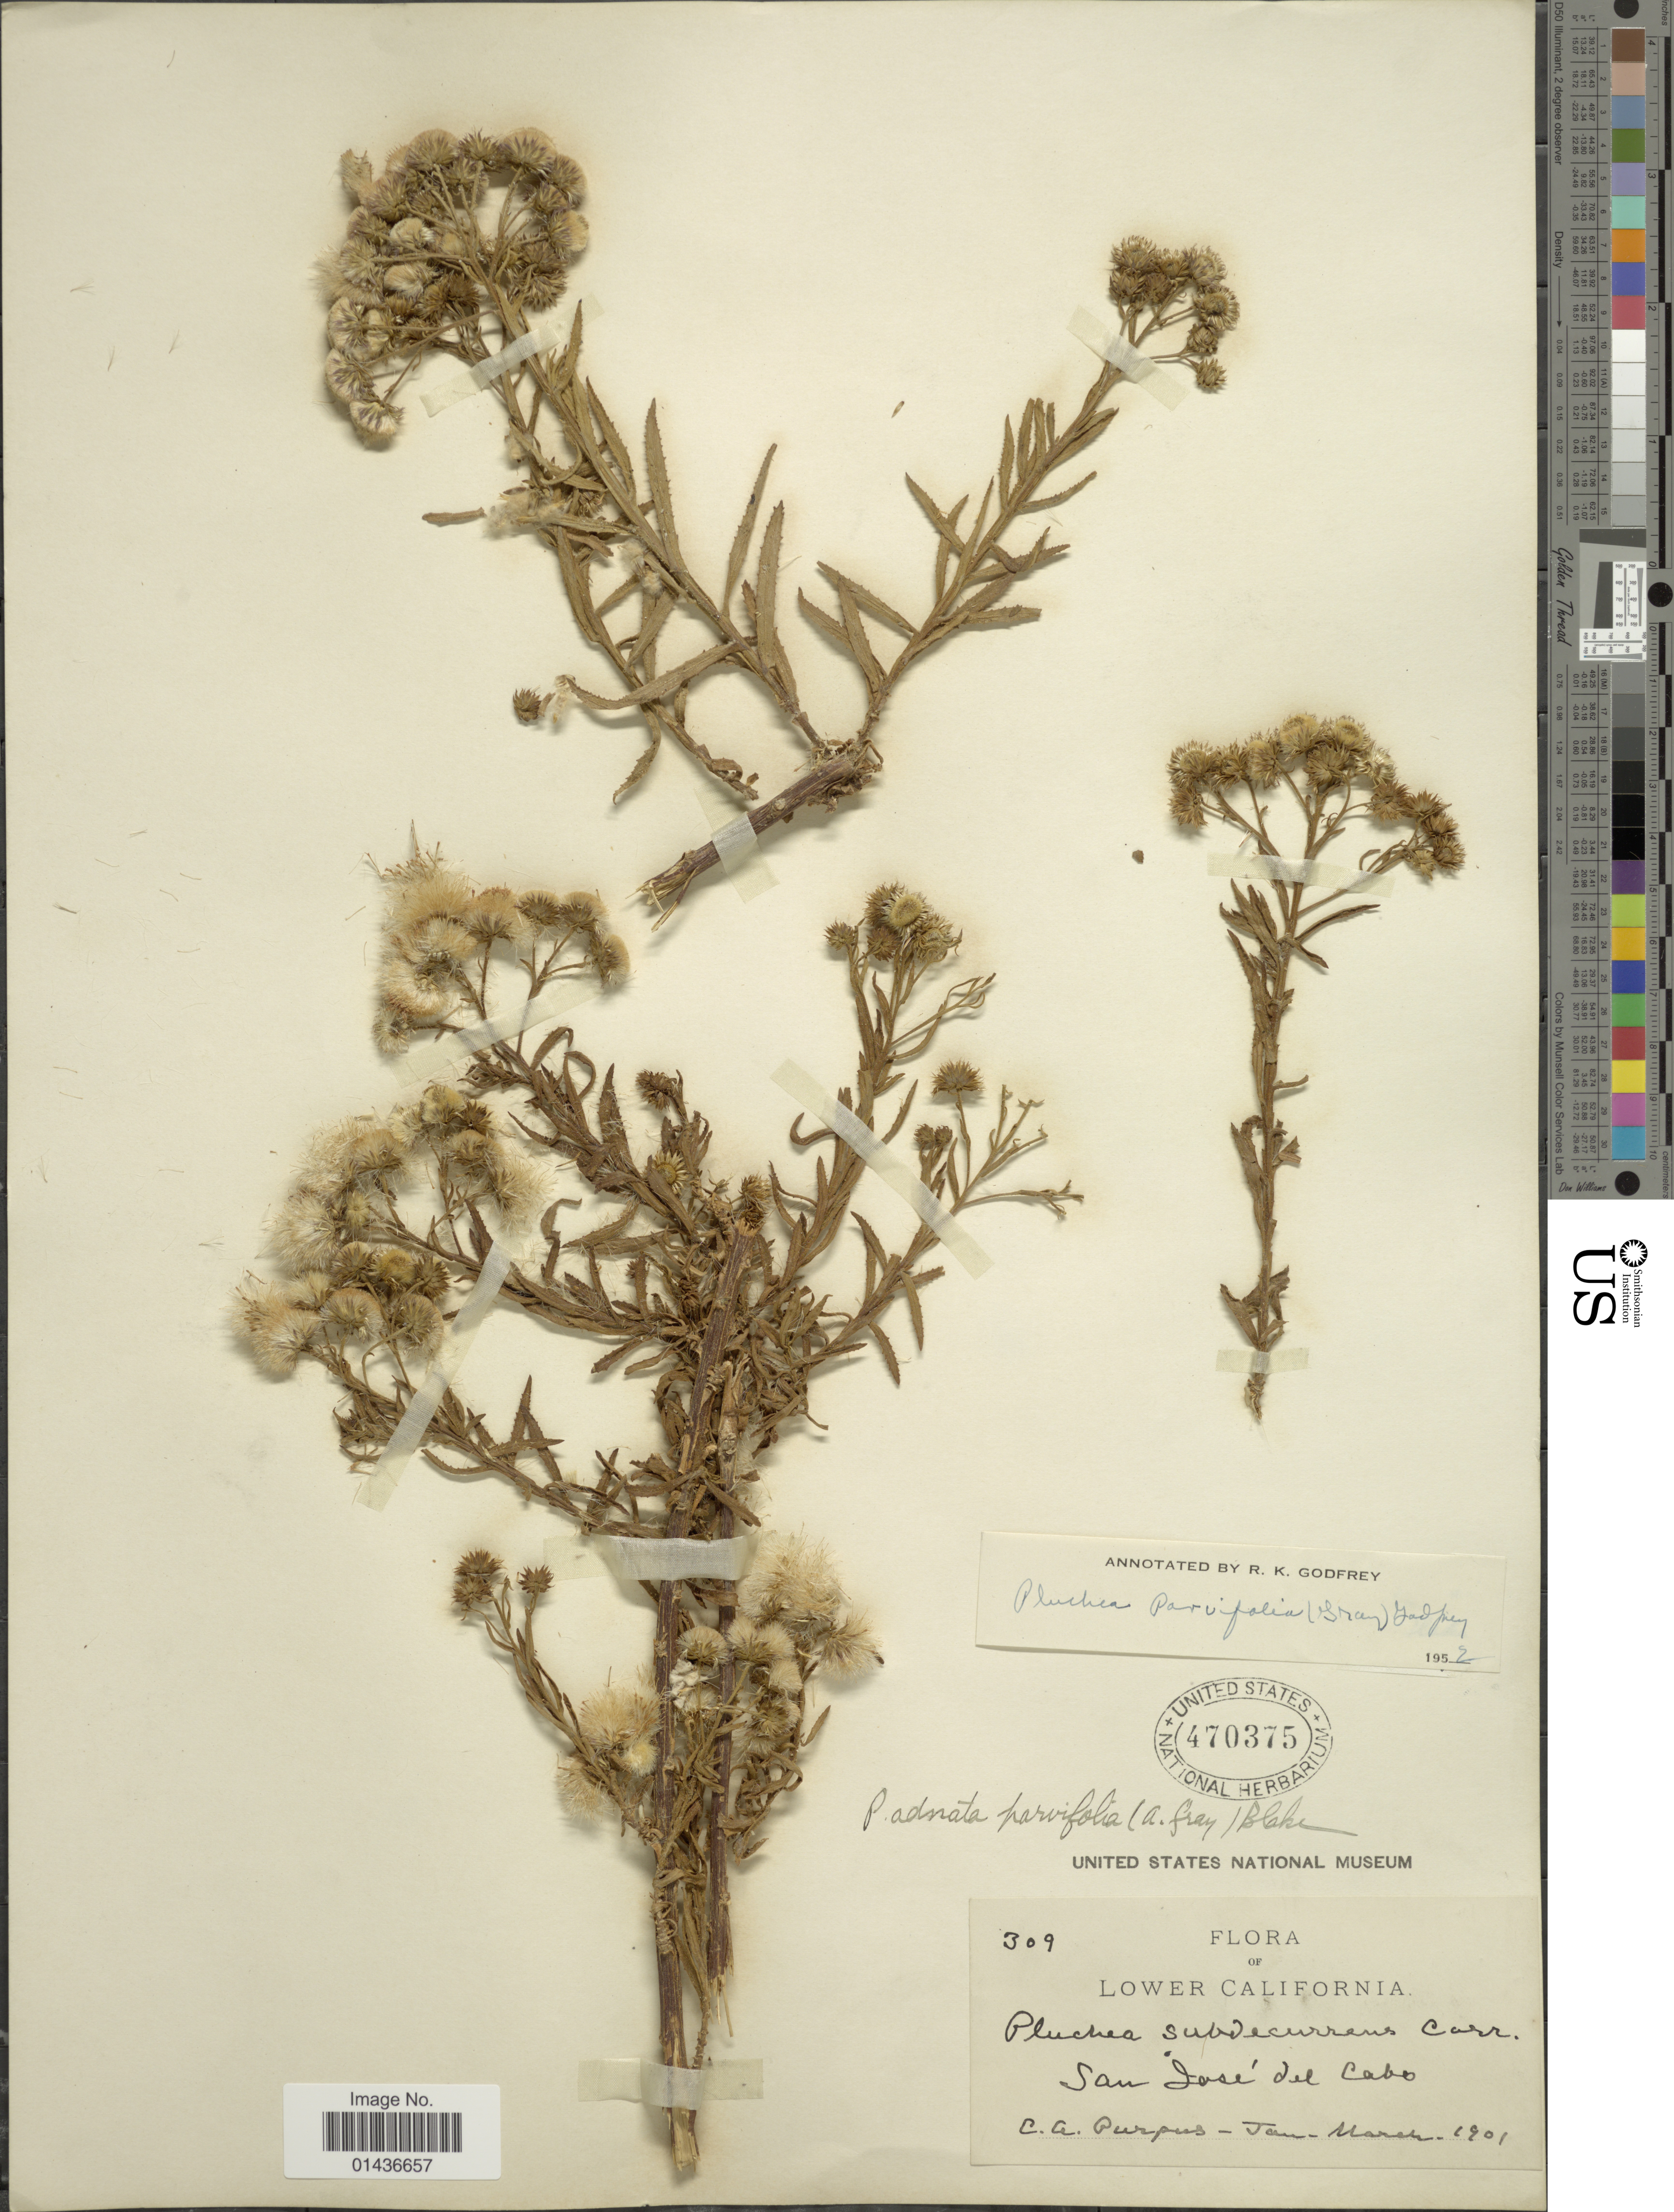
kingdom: Plantae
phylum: Tracheophyta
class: Magnoliopsida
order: Asterales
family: Asteraceae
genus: Pluchea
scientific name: Pluchea parvifolia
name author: (A. Gray) R.K. Godfrey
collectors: C. A. Purpus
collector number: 309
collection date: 1901-01/1901-03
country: Mexico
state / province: Baja California Sur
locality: Lower California, San Jose del Cabo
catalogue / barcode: US 470375